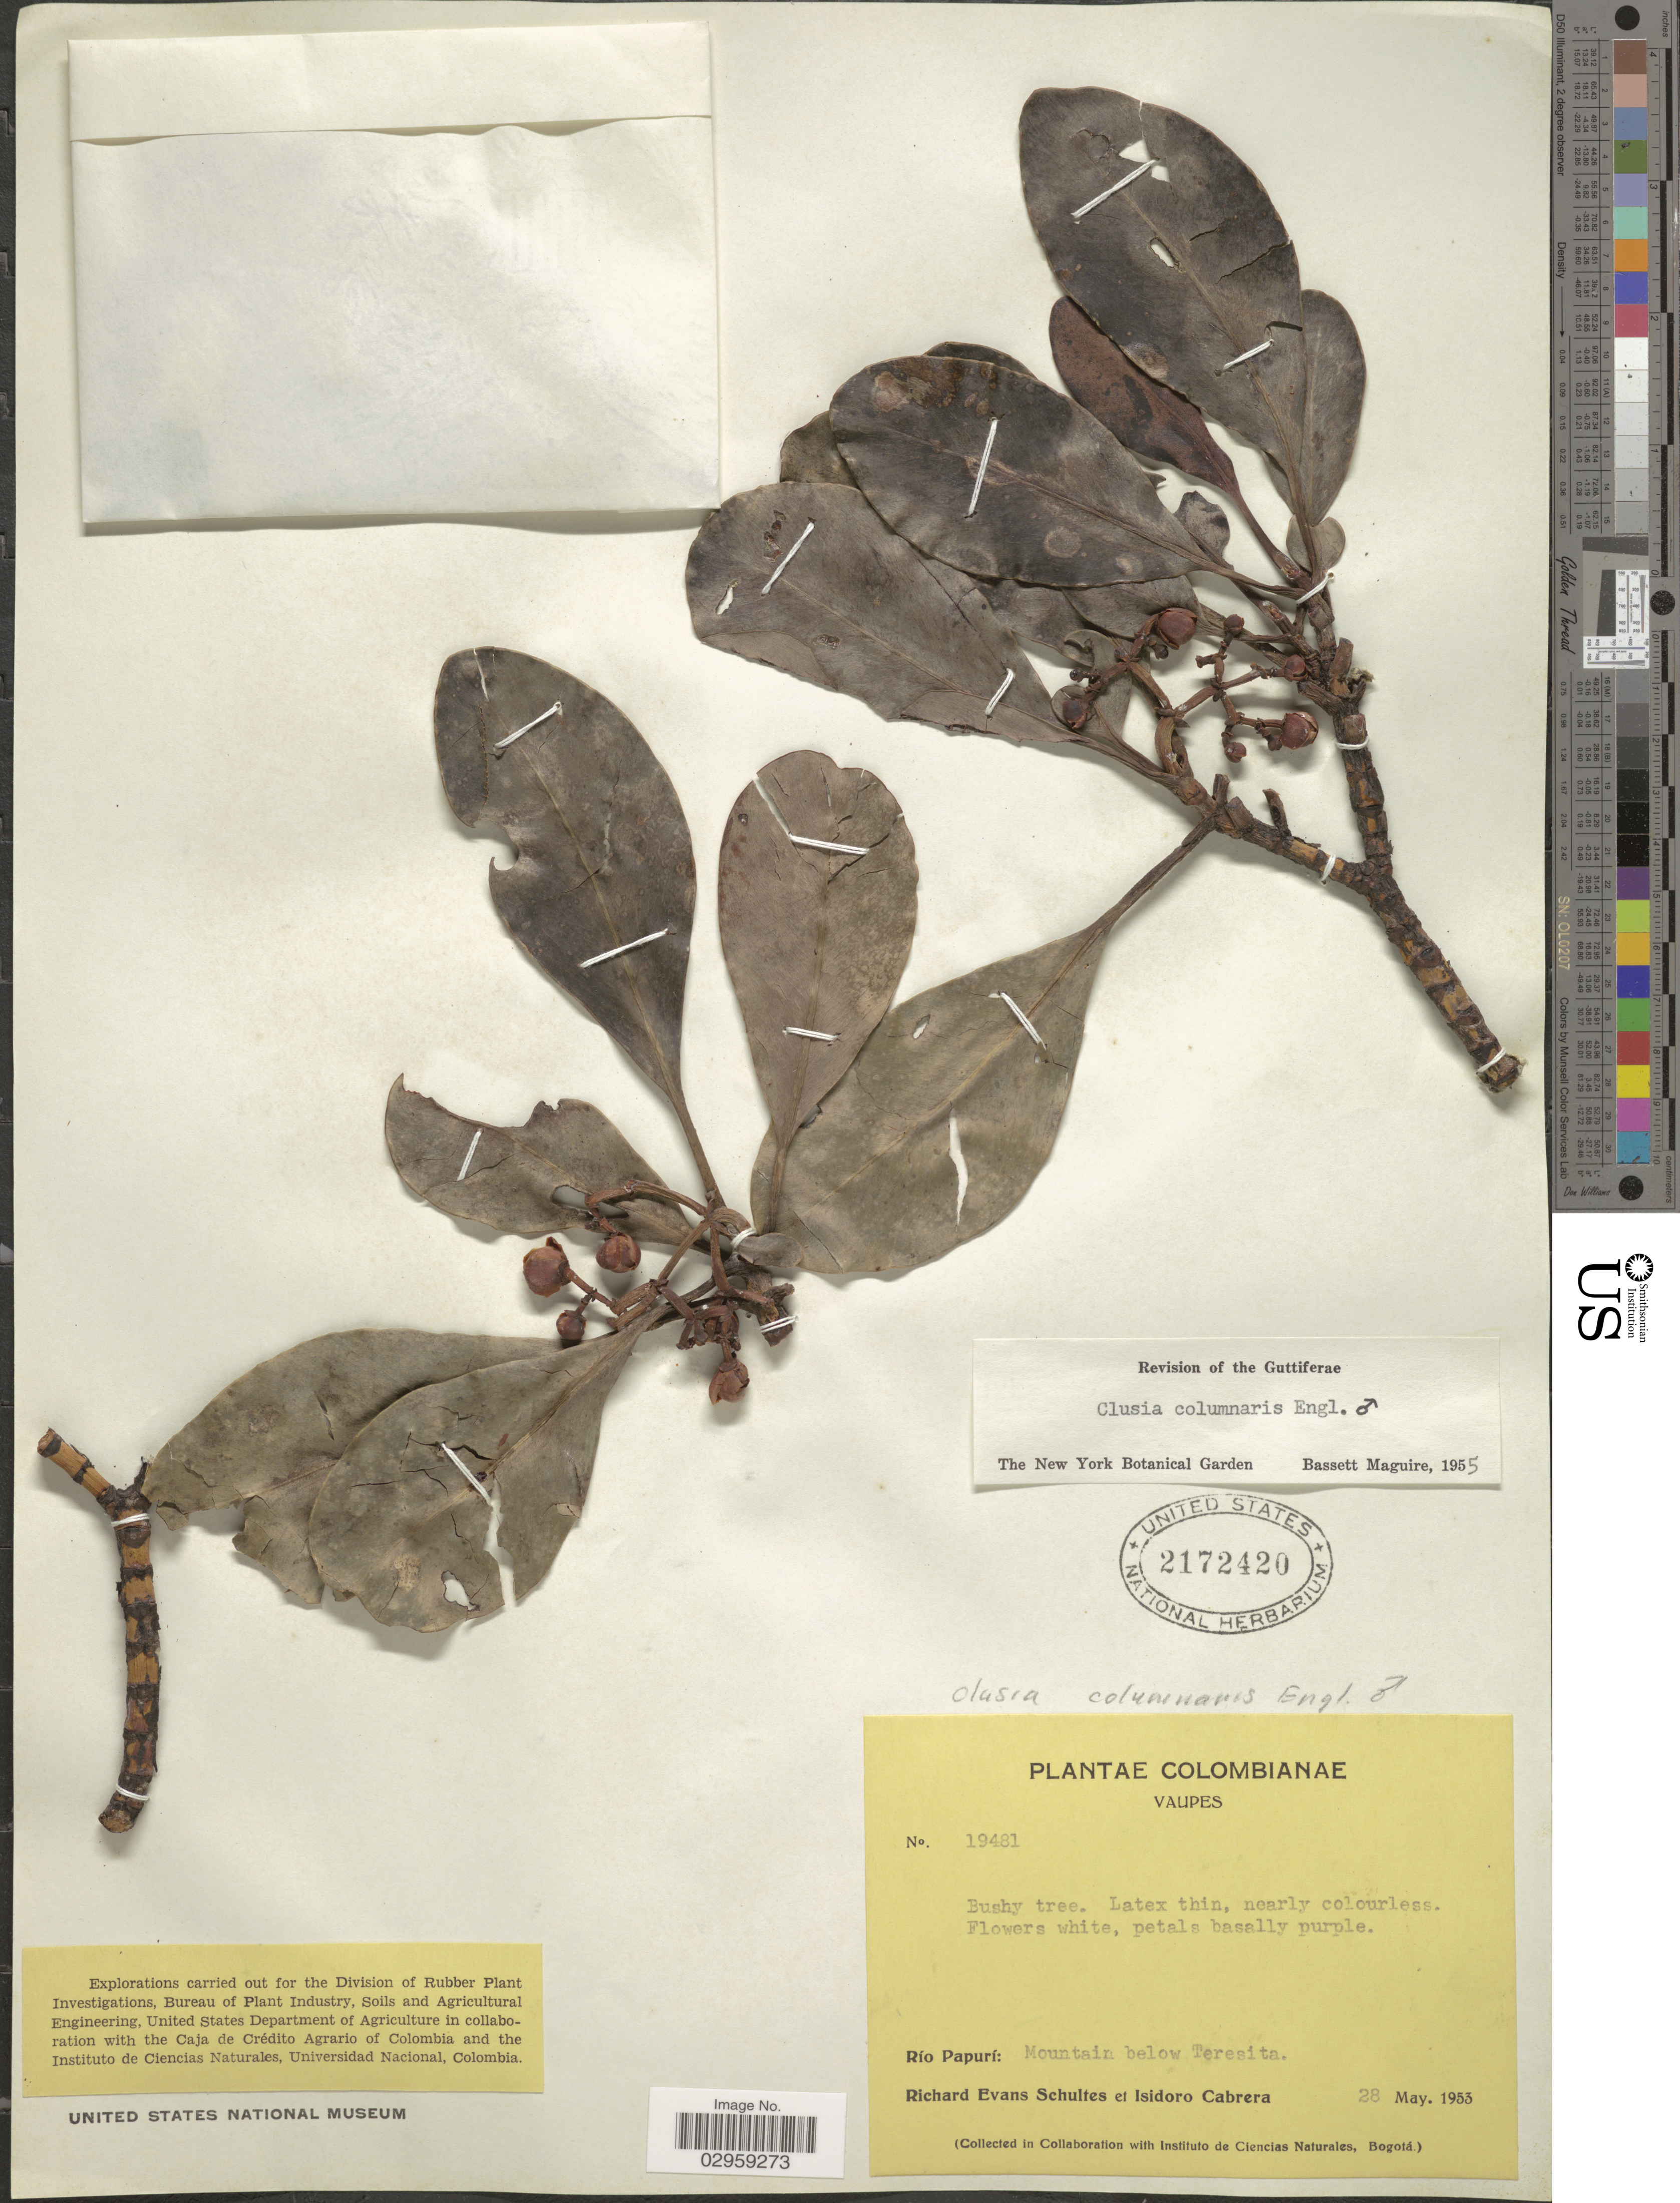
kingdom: Plantae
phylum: Tracheophyta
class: Magnoliopsida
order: Malpighiales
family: Clusiaceae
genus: Clusia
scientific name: Clusia columnaris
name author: Engl.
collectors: R. E. Schultes & I. Cabrera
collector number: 19481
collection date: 1953-05-28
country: Colombia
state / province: Vaupés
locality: Río Papurí: Mountain below Teresita.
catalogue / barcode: US 2172420